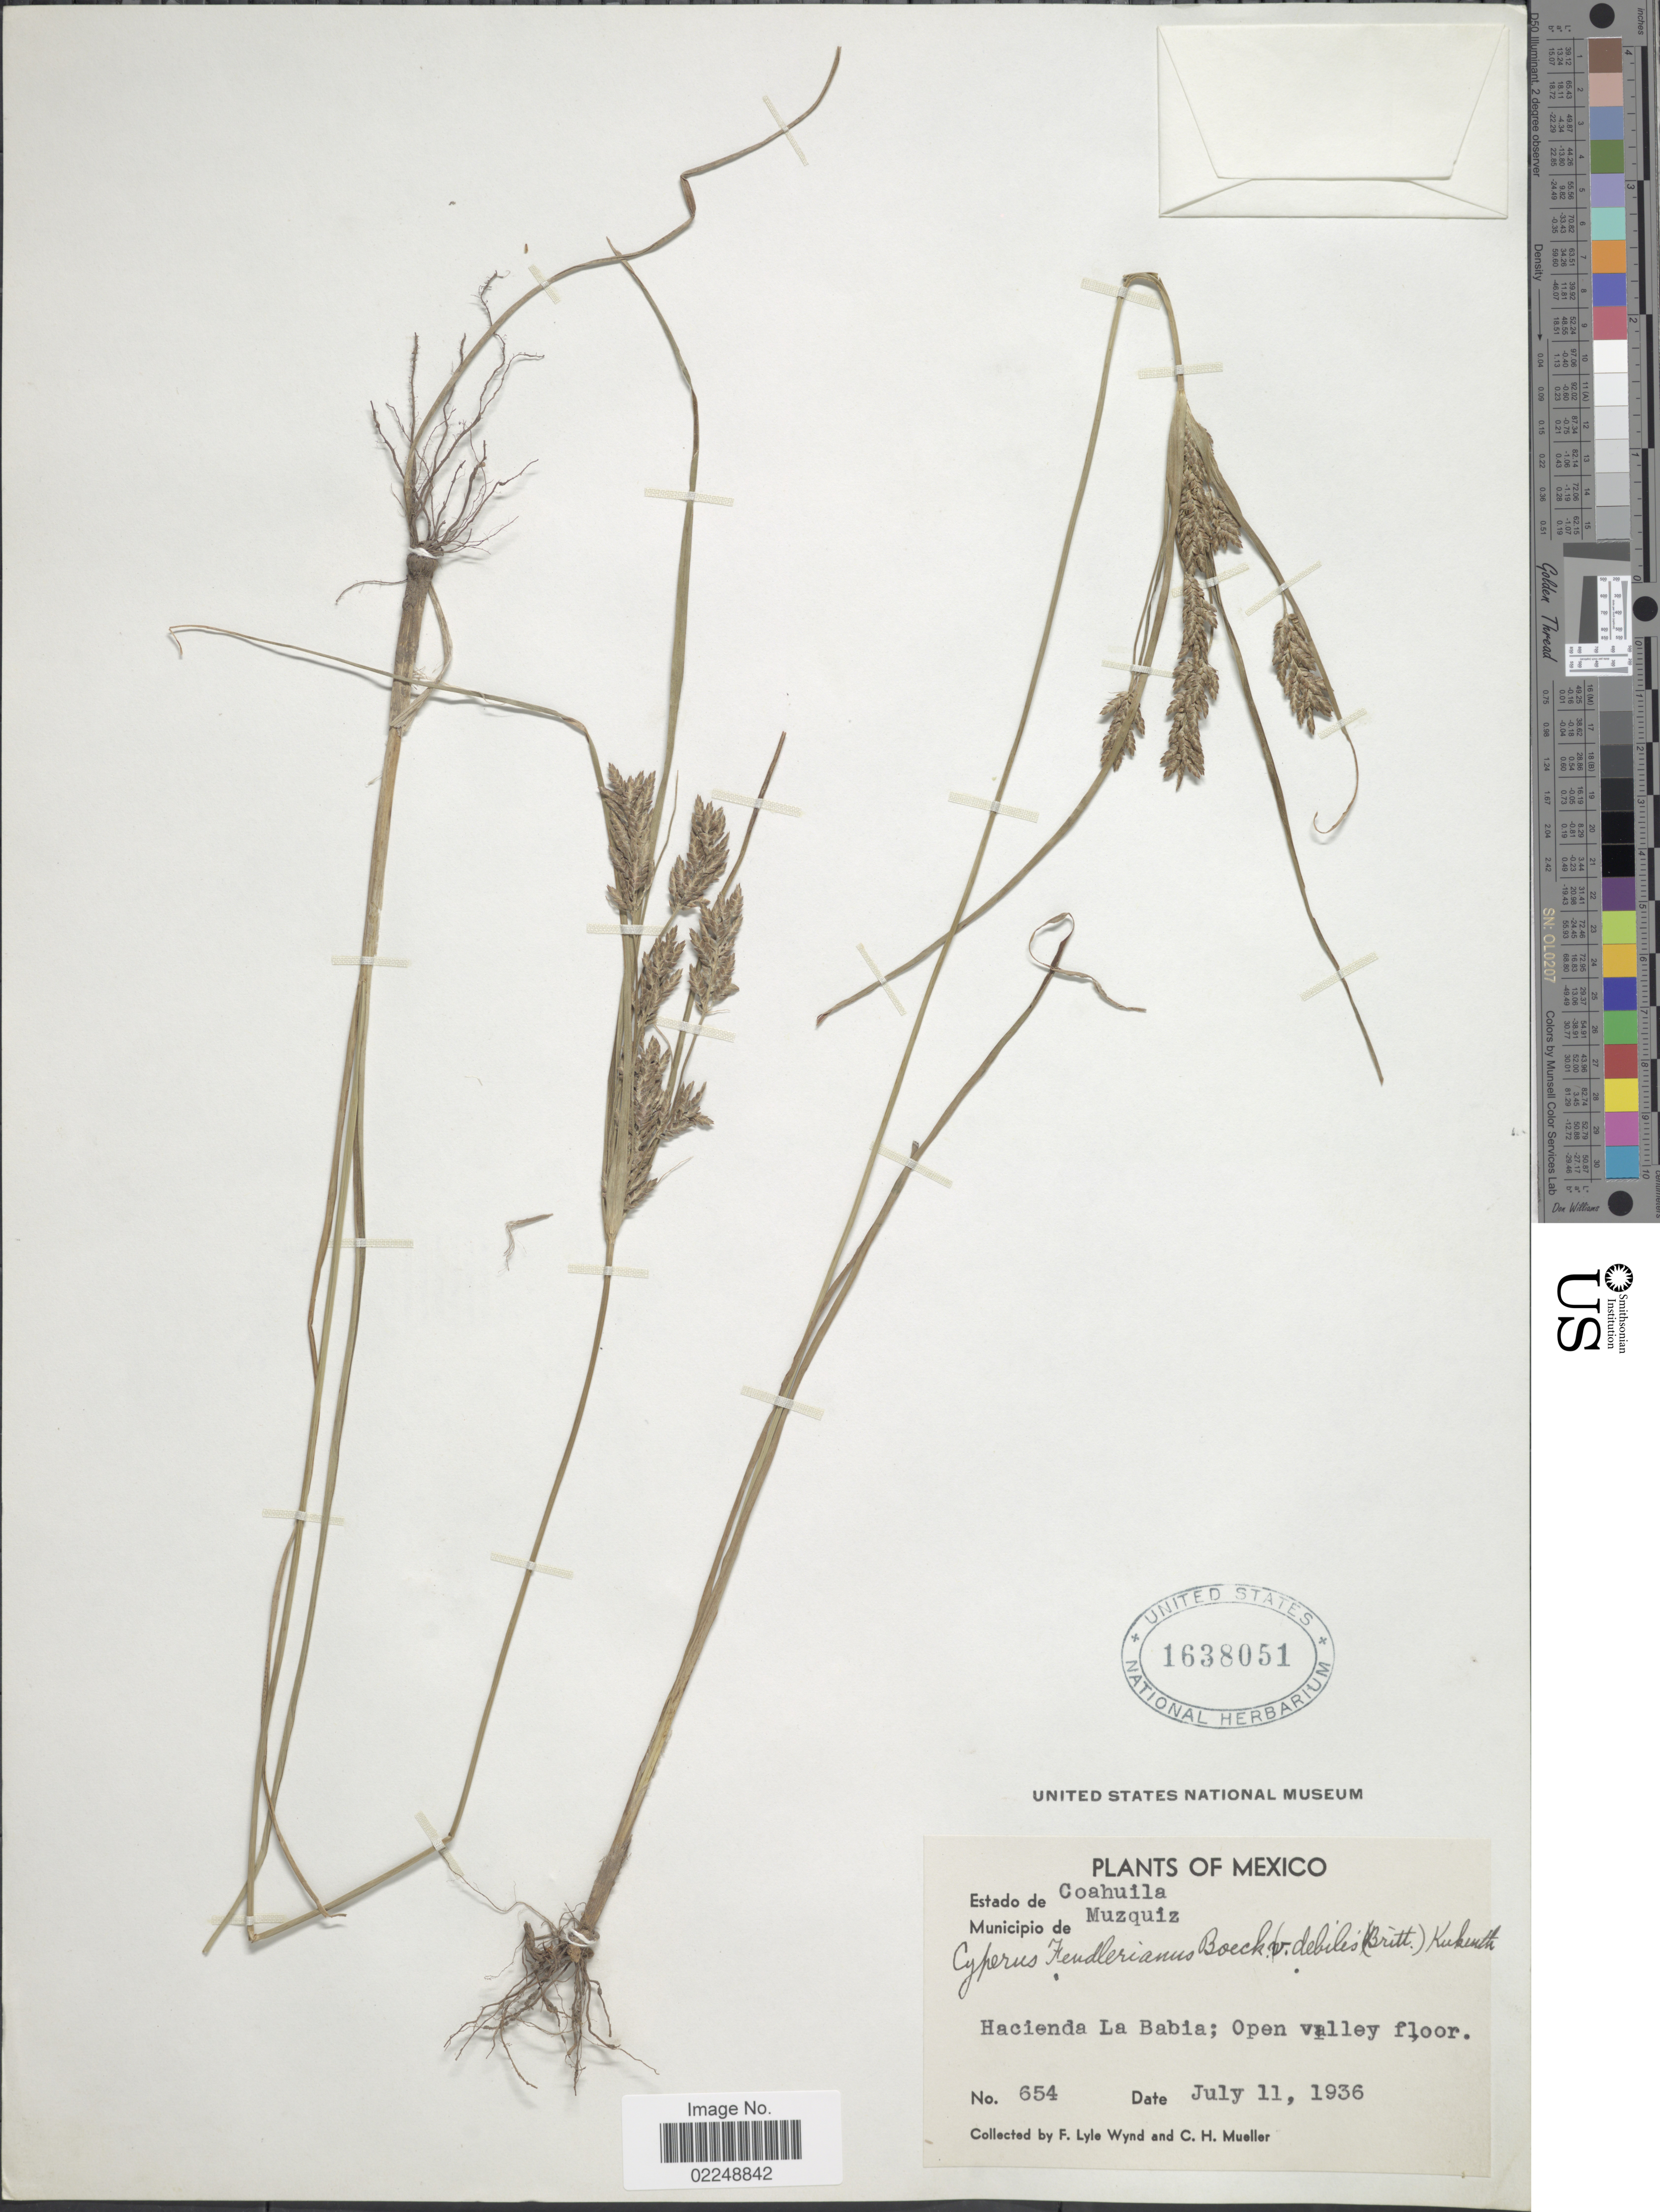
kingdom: Plantae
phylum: Tracheophyta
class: Liliopsida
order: Poales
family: Cyperaceae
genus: Cyperus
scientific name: Cyperus fendlerianus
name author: Boeckeler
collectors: F. L. Wynd & C. H. Mueller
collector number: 654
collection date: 1936-07-11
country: Mexico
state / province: Coahuila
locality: Municipio de Muzquiz, Hacienda La Babia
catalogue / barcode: US 1638051